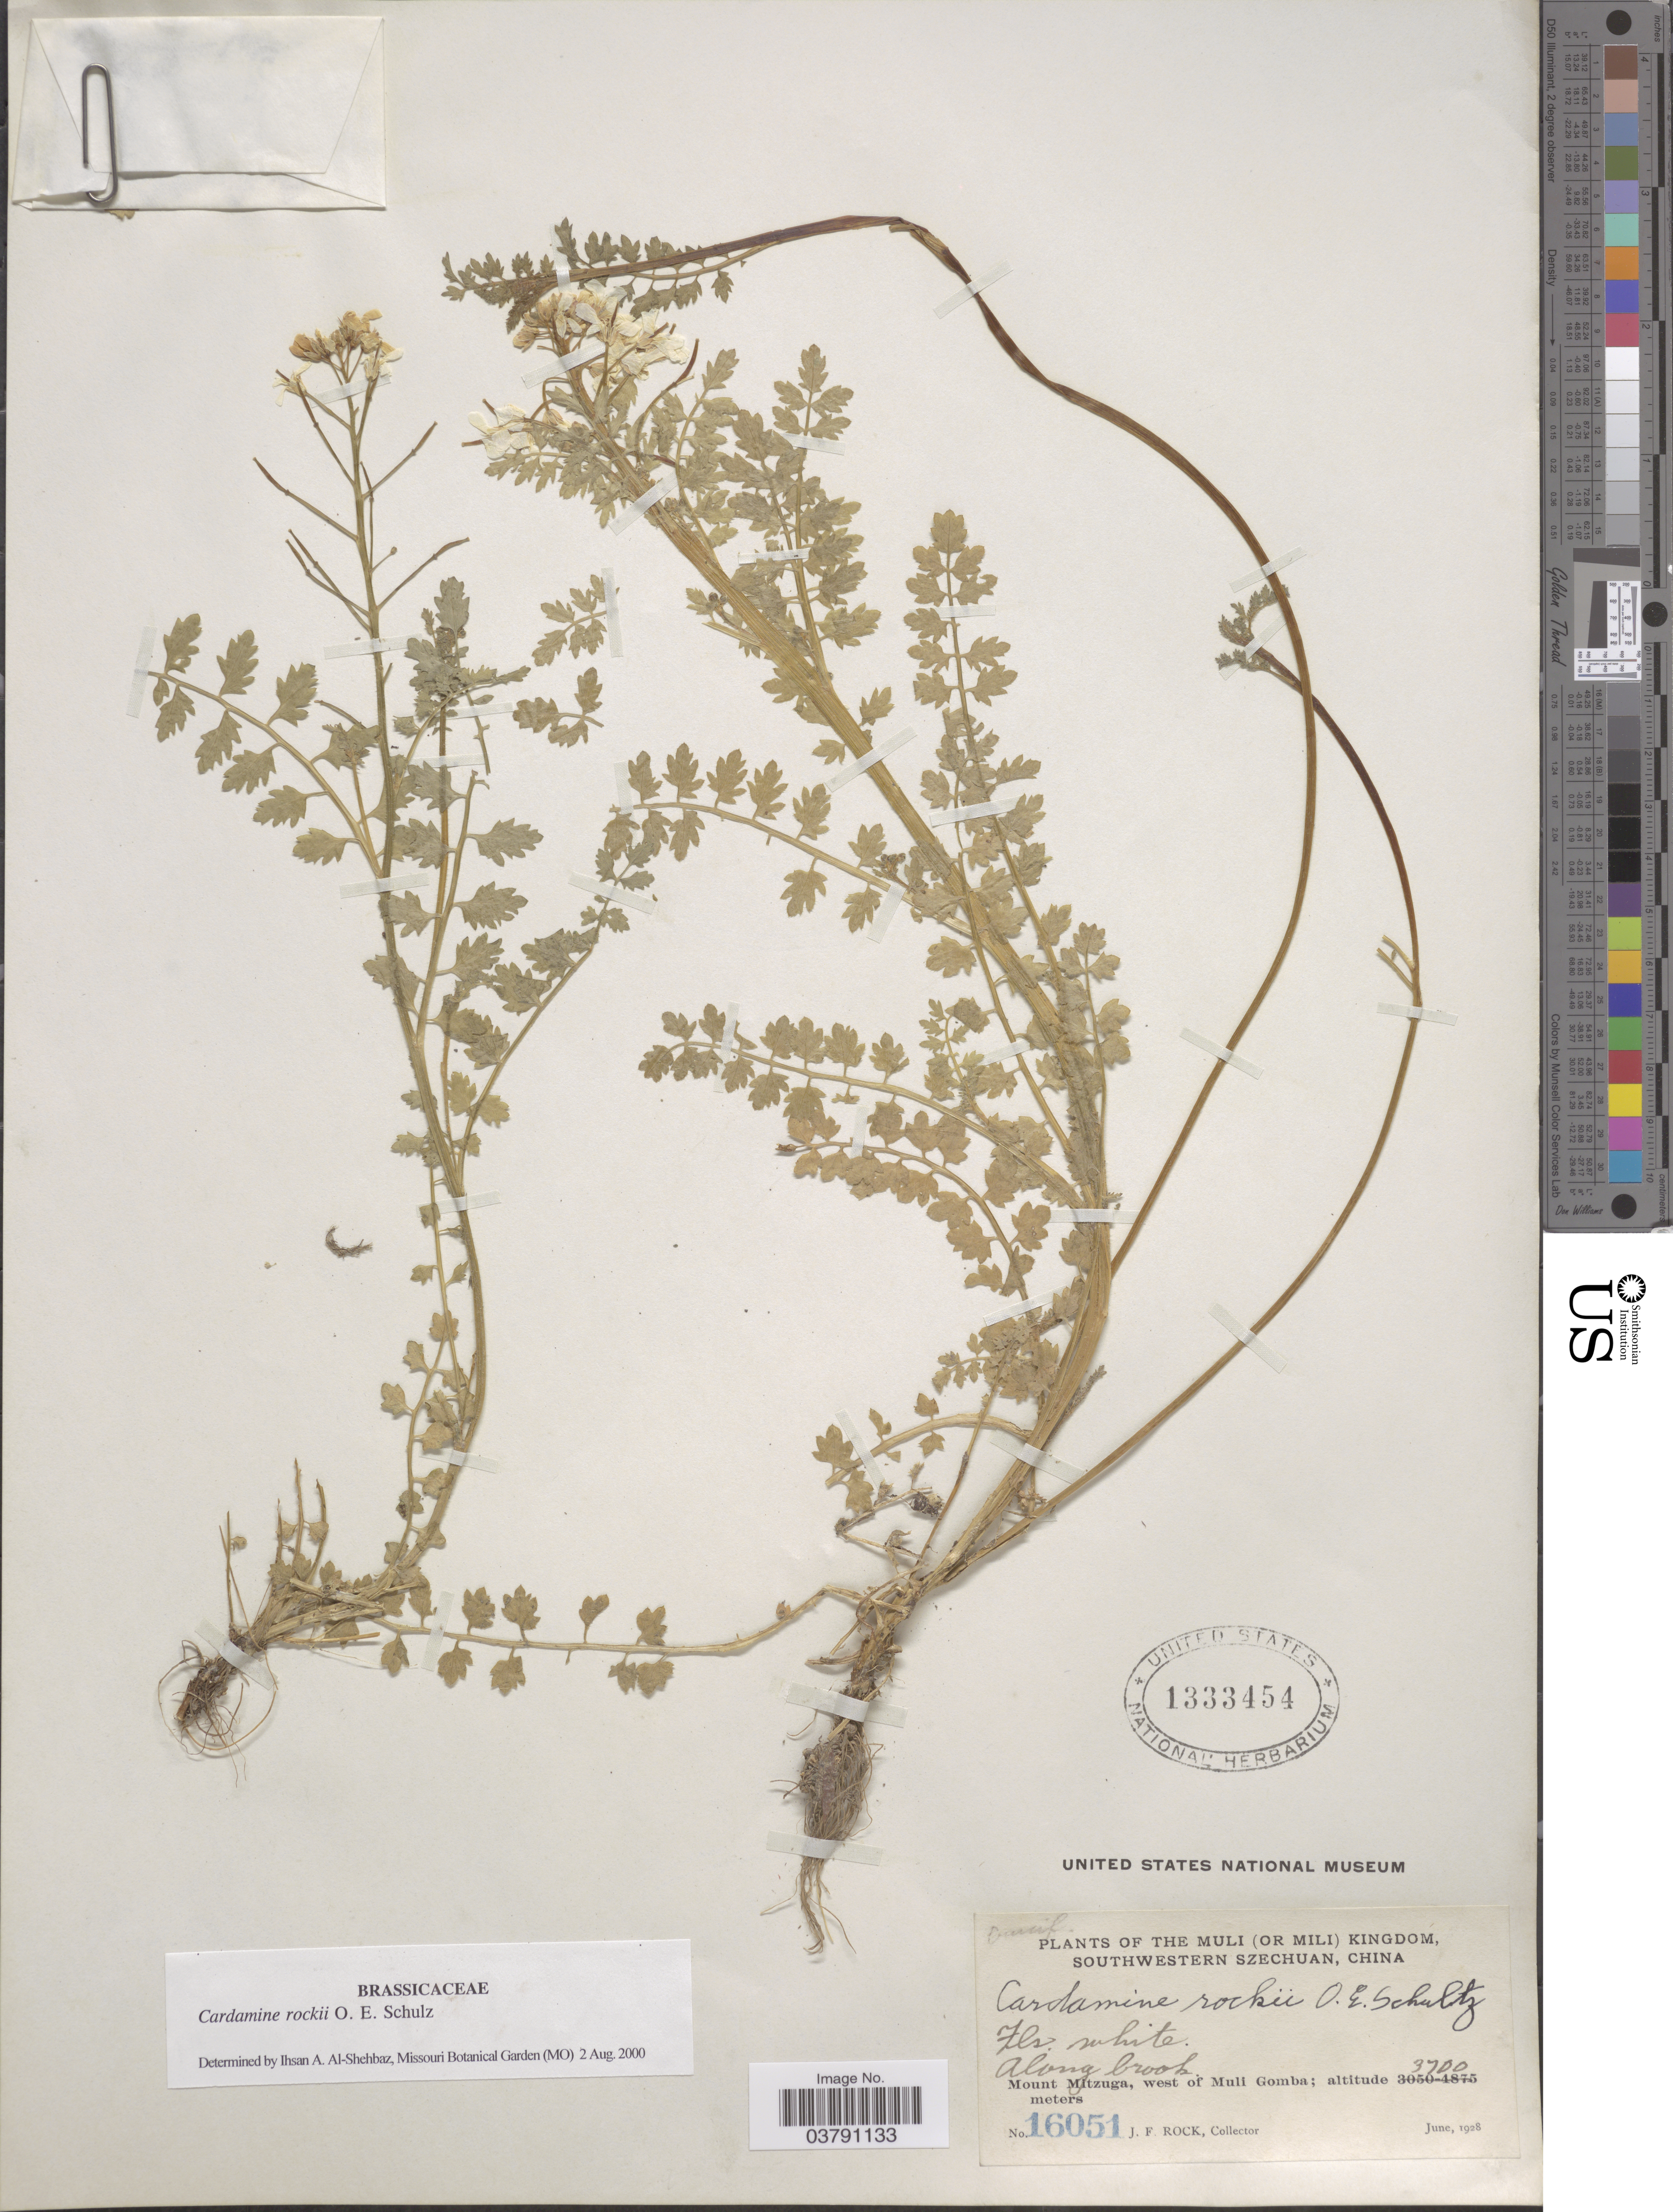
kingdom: Plantae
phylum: Tracheophyta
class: Magnoliopsida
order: Brassicales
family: Brassicaceae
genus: Cardamine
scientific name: Cardamine rockii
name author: O.E. Schulz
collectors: J. Rock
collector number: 16051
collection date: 1928-06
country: China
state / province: Sichuan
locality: The Muli (or Mili) Kingdom, Southwestern Szechuan. Mount Mitzuga, west of Muli Gomba.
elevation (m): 3700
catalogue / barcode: US 1333454